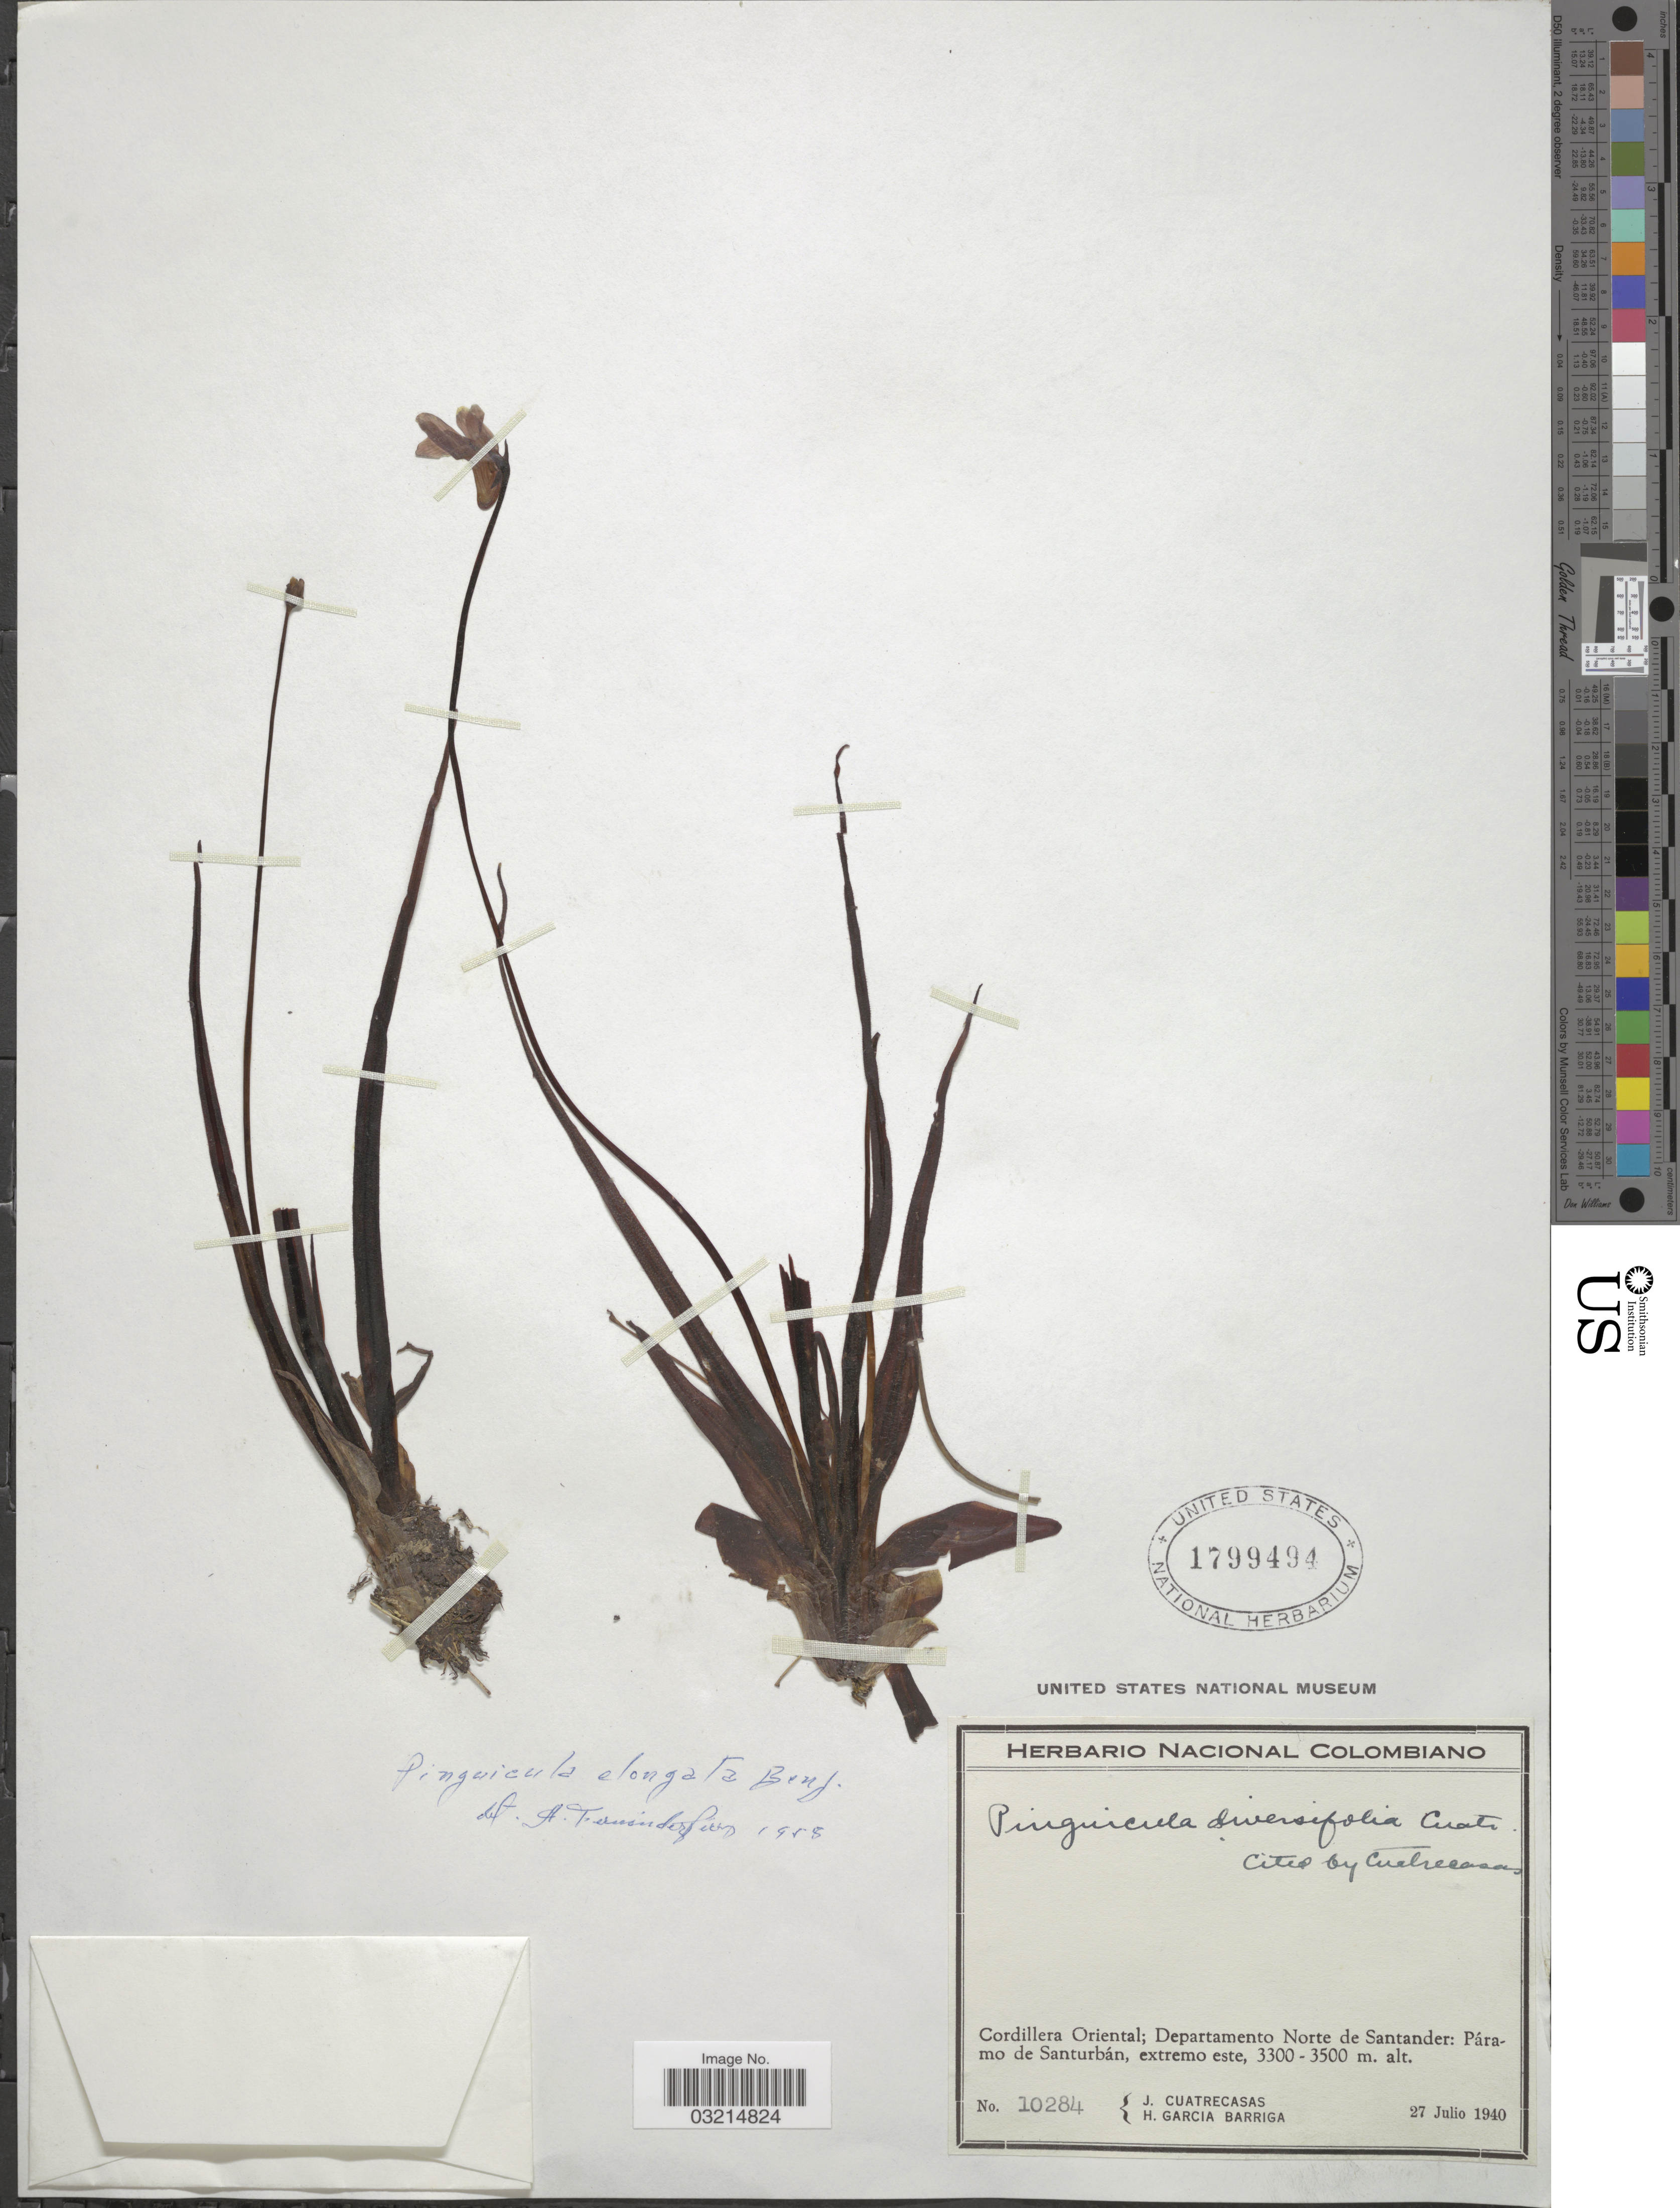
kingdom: Plantae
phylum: Tracheophyta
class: Magnoliopsida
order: Lamiales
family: Lentibulariaceae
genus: Pinguicula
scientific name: Pinguicula elongata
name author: Benj.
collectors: J. Cuatrecasas & H. García Barriga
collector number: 10284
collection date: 1940-07-27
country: Colombia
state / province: Norte de Santander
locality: Cordillera Oriental; Departamento Norte de Santander: Páramo de Santurbán, extremo este.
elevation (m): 3300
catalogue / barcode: US 1799494